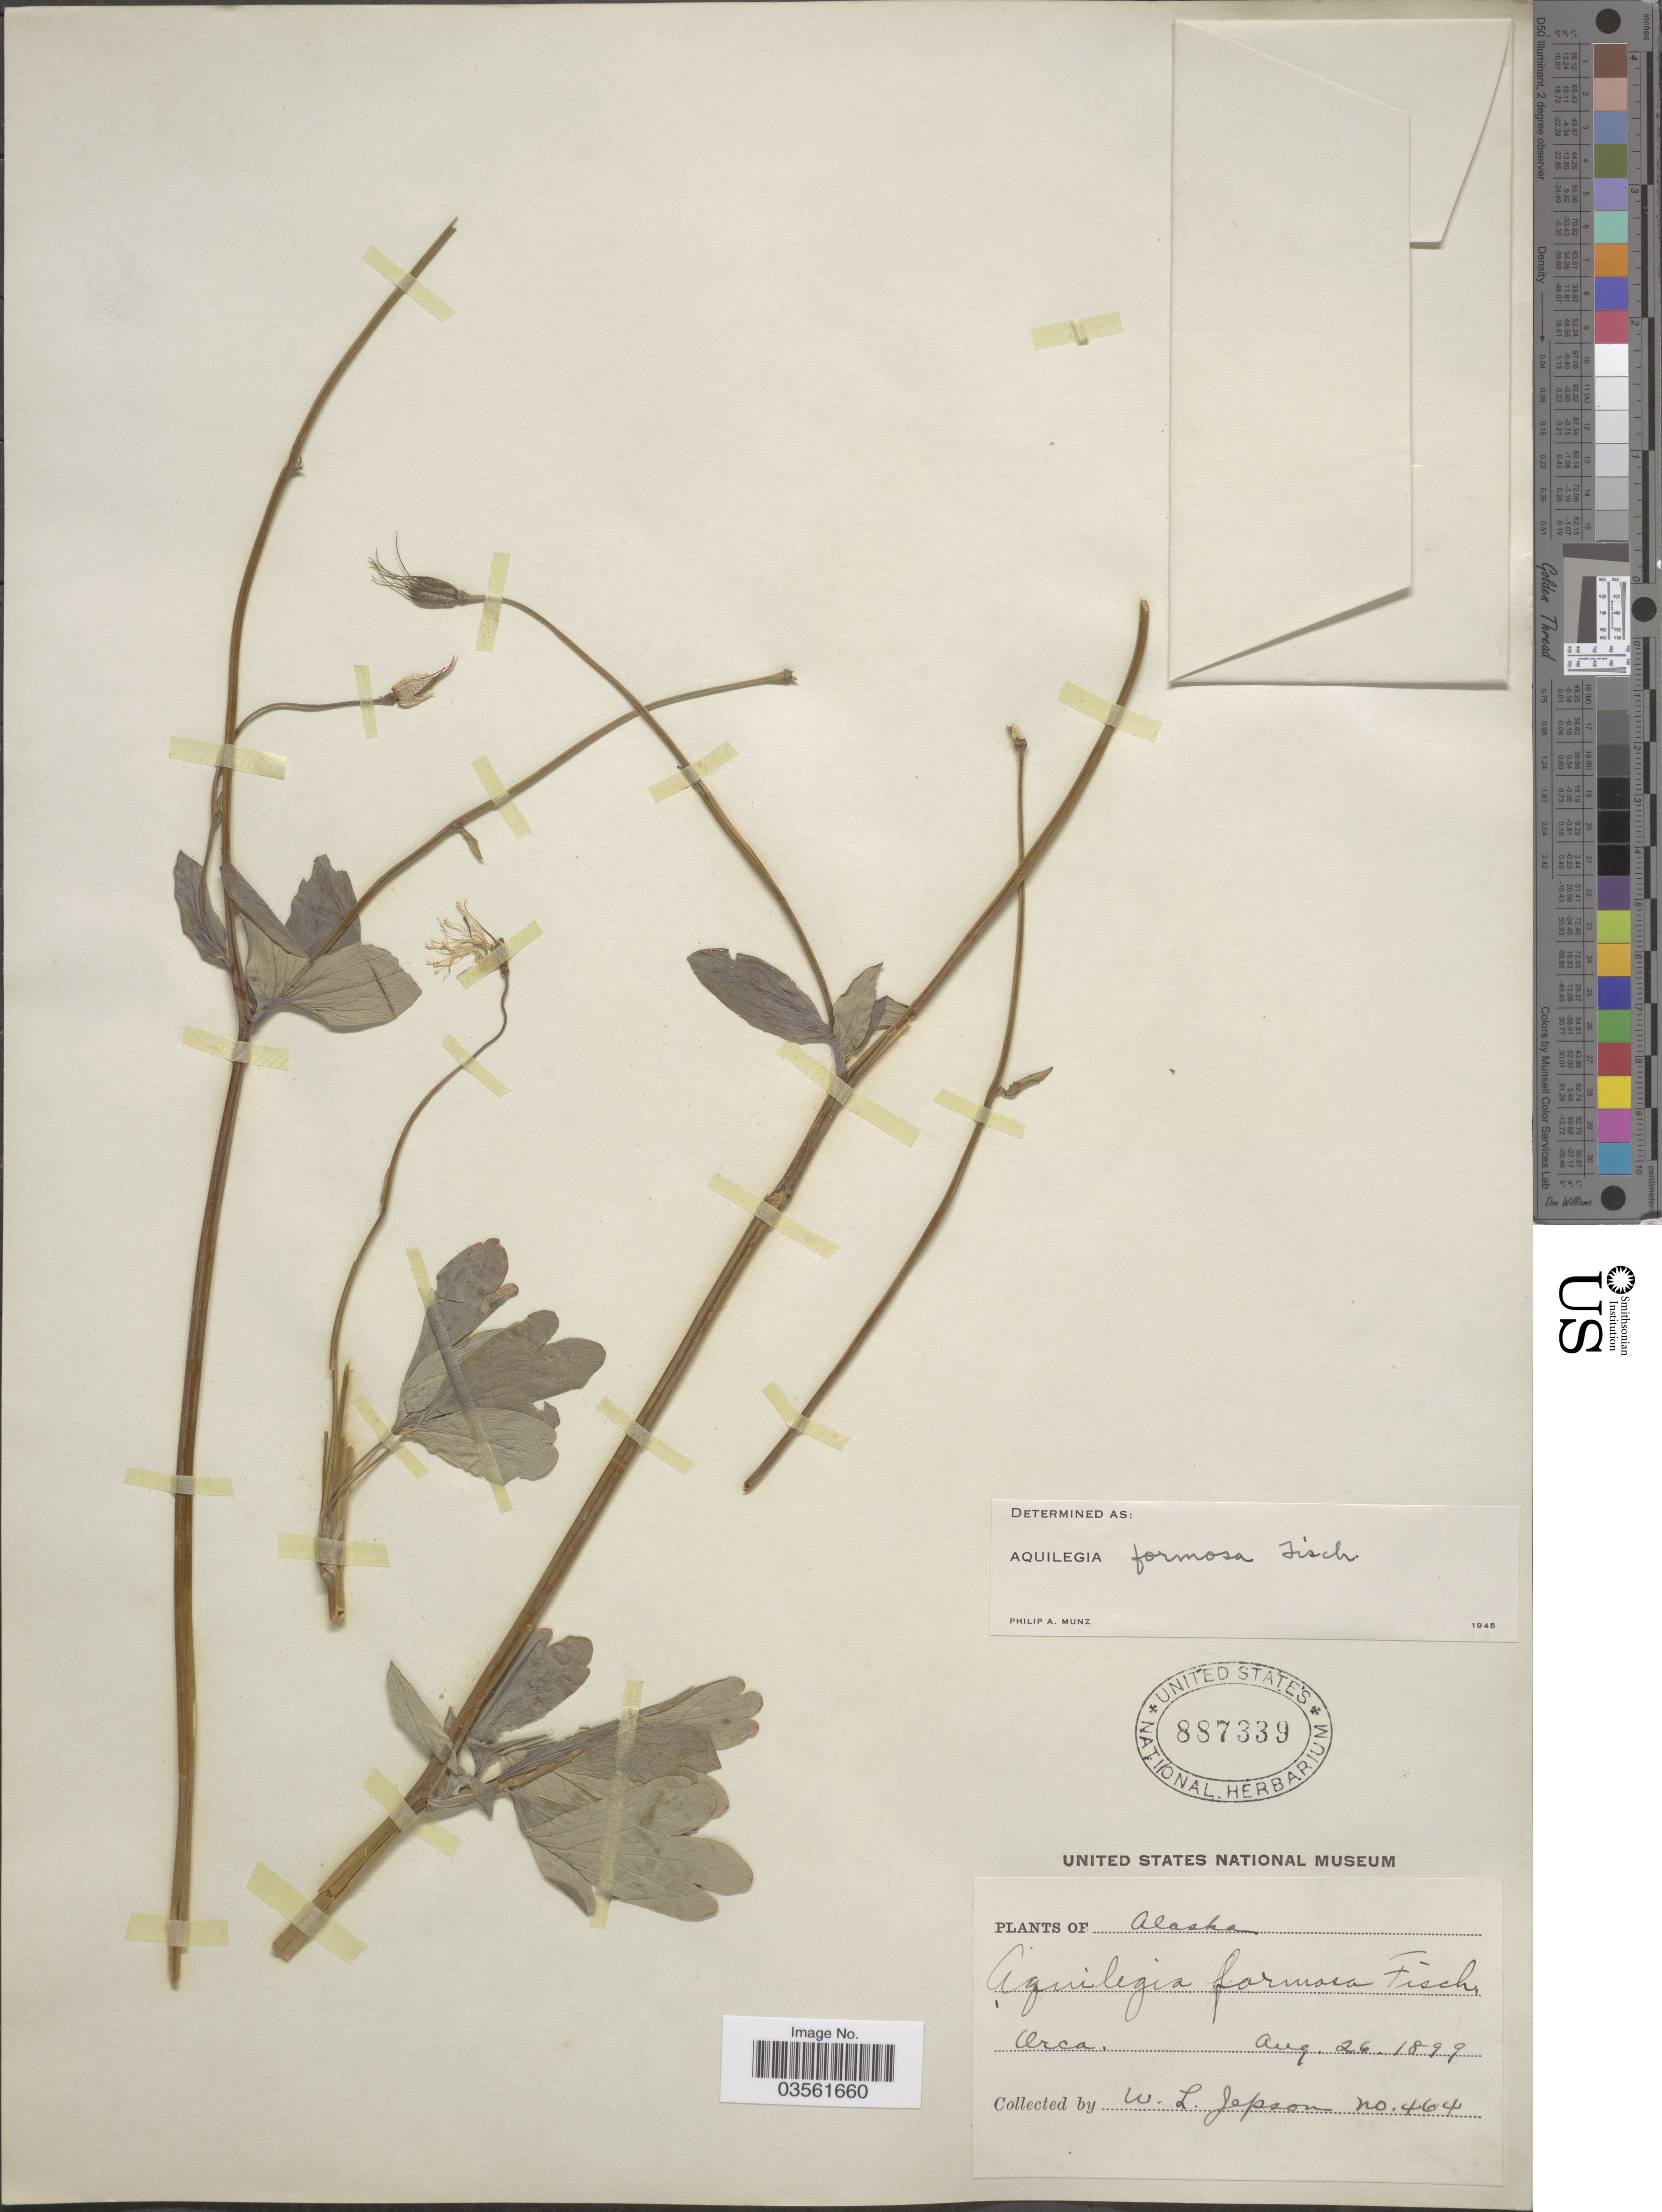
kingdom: Plantae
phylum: Tracheophyta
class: Magnoliopsida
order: Ranunculales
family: Ranunculaceae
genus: Aquilegia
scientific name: Aquilegia formosa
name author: Fisch. ex DC.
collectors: W. L. Jepson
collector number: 464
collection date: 1899-08-26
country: United States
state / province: Alaska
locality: Arca.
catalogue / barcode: US 887339